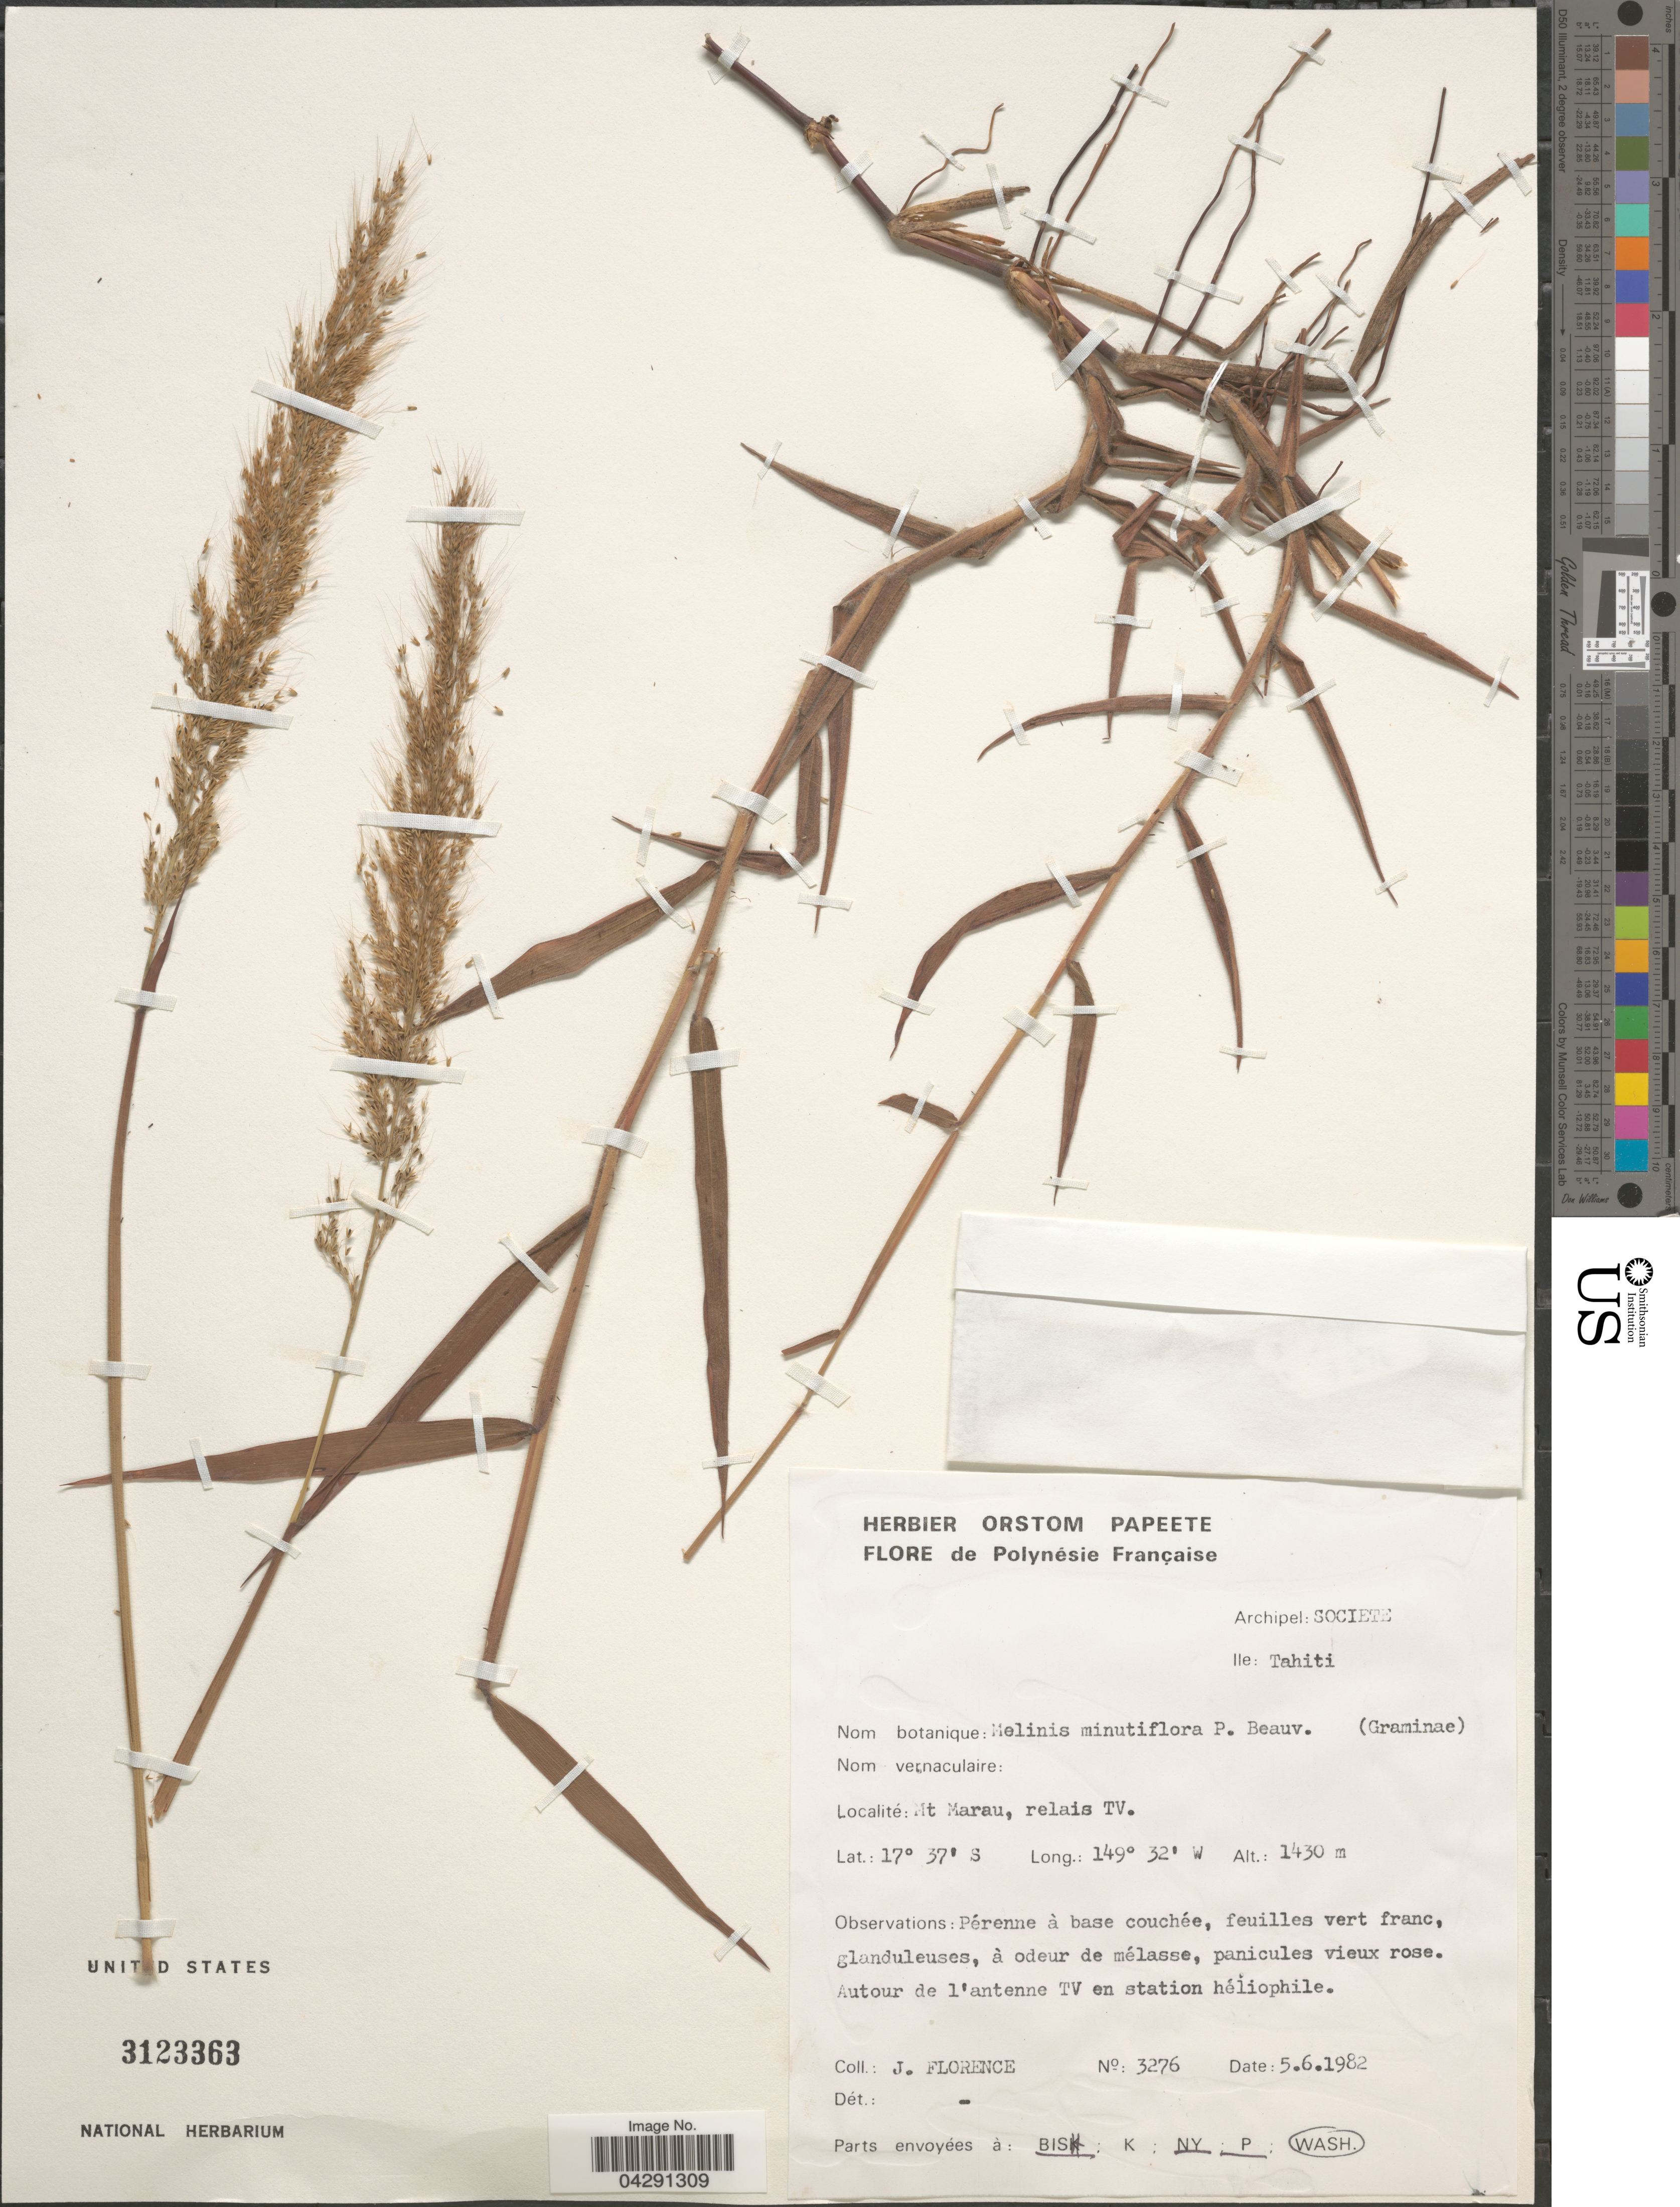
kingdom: Plantae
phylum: Tracheophyta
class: Liliopsida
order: Poales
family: Poaceae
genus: Melinis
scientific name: Melinis minutiflora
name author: P. Beauv.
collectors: J. Florence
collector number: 3276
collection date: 1982-06-05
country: French Polynesia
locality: Polynésie Française. Archipel: Societe. Ile: Tahiti. Mt Marau, relais TV.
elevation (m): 1430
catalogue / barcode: US 3123363